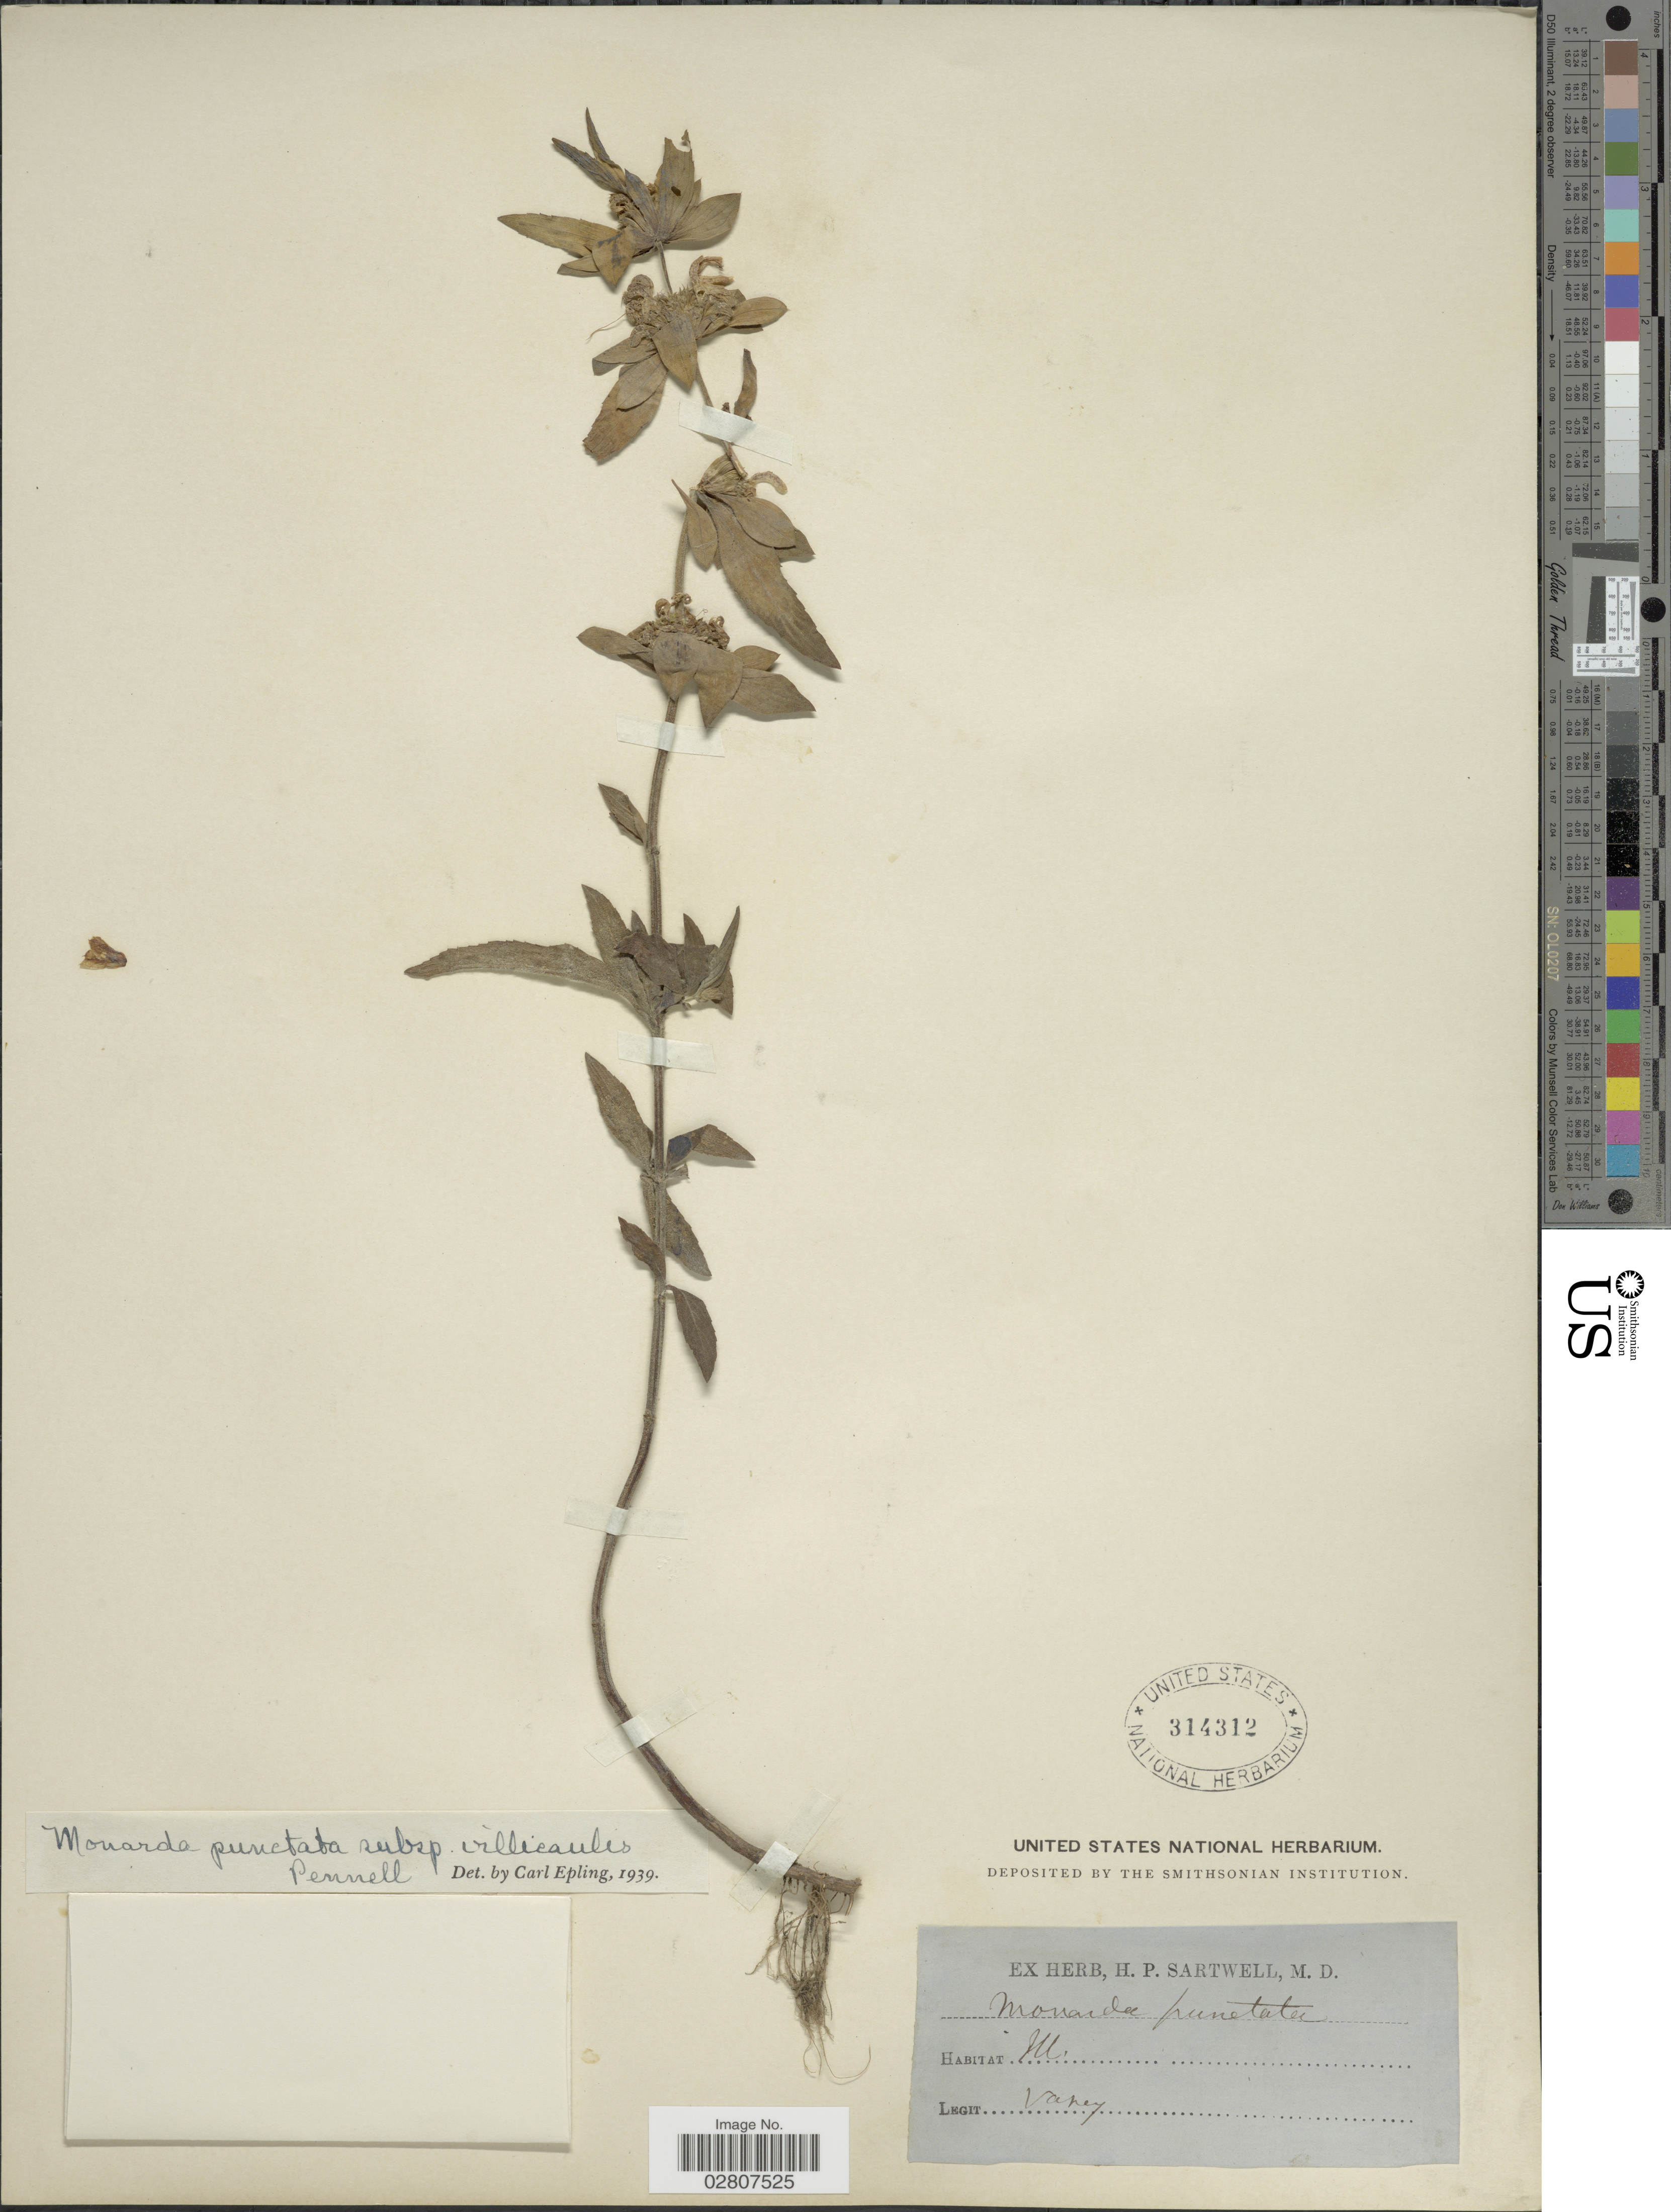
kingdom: Plantae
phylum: Tracheophyta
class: Magnoliopsida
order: Lamiales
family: Lamiaceae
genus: Monarda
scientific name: Monarda punctata var. villicaulis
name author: (Pennell) Shinners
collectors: Vasey, --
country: United States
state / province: Illinois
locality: Ill.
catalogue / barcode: US 314312